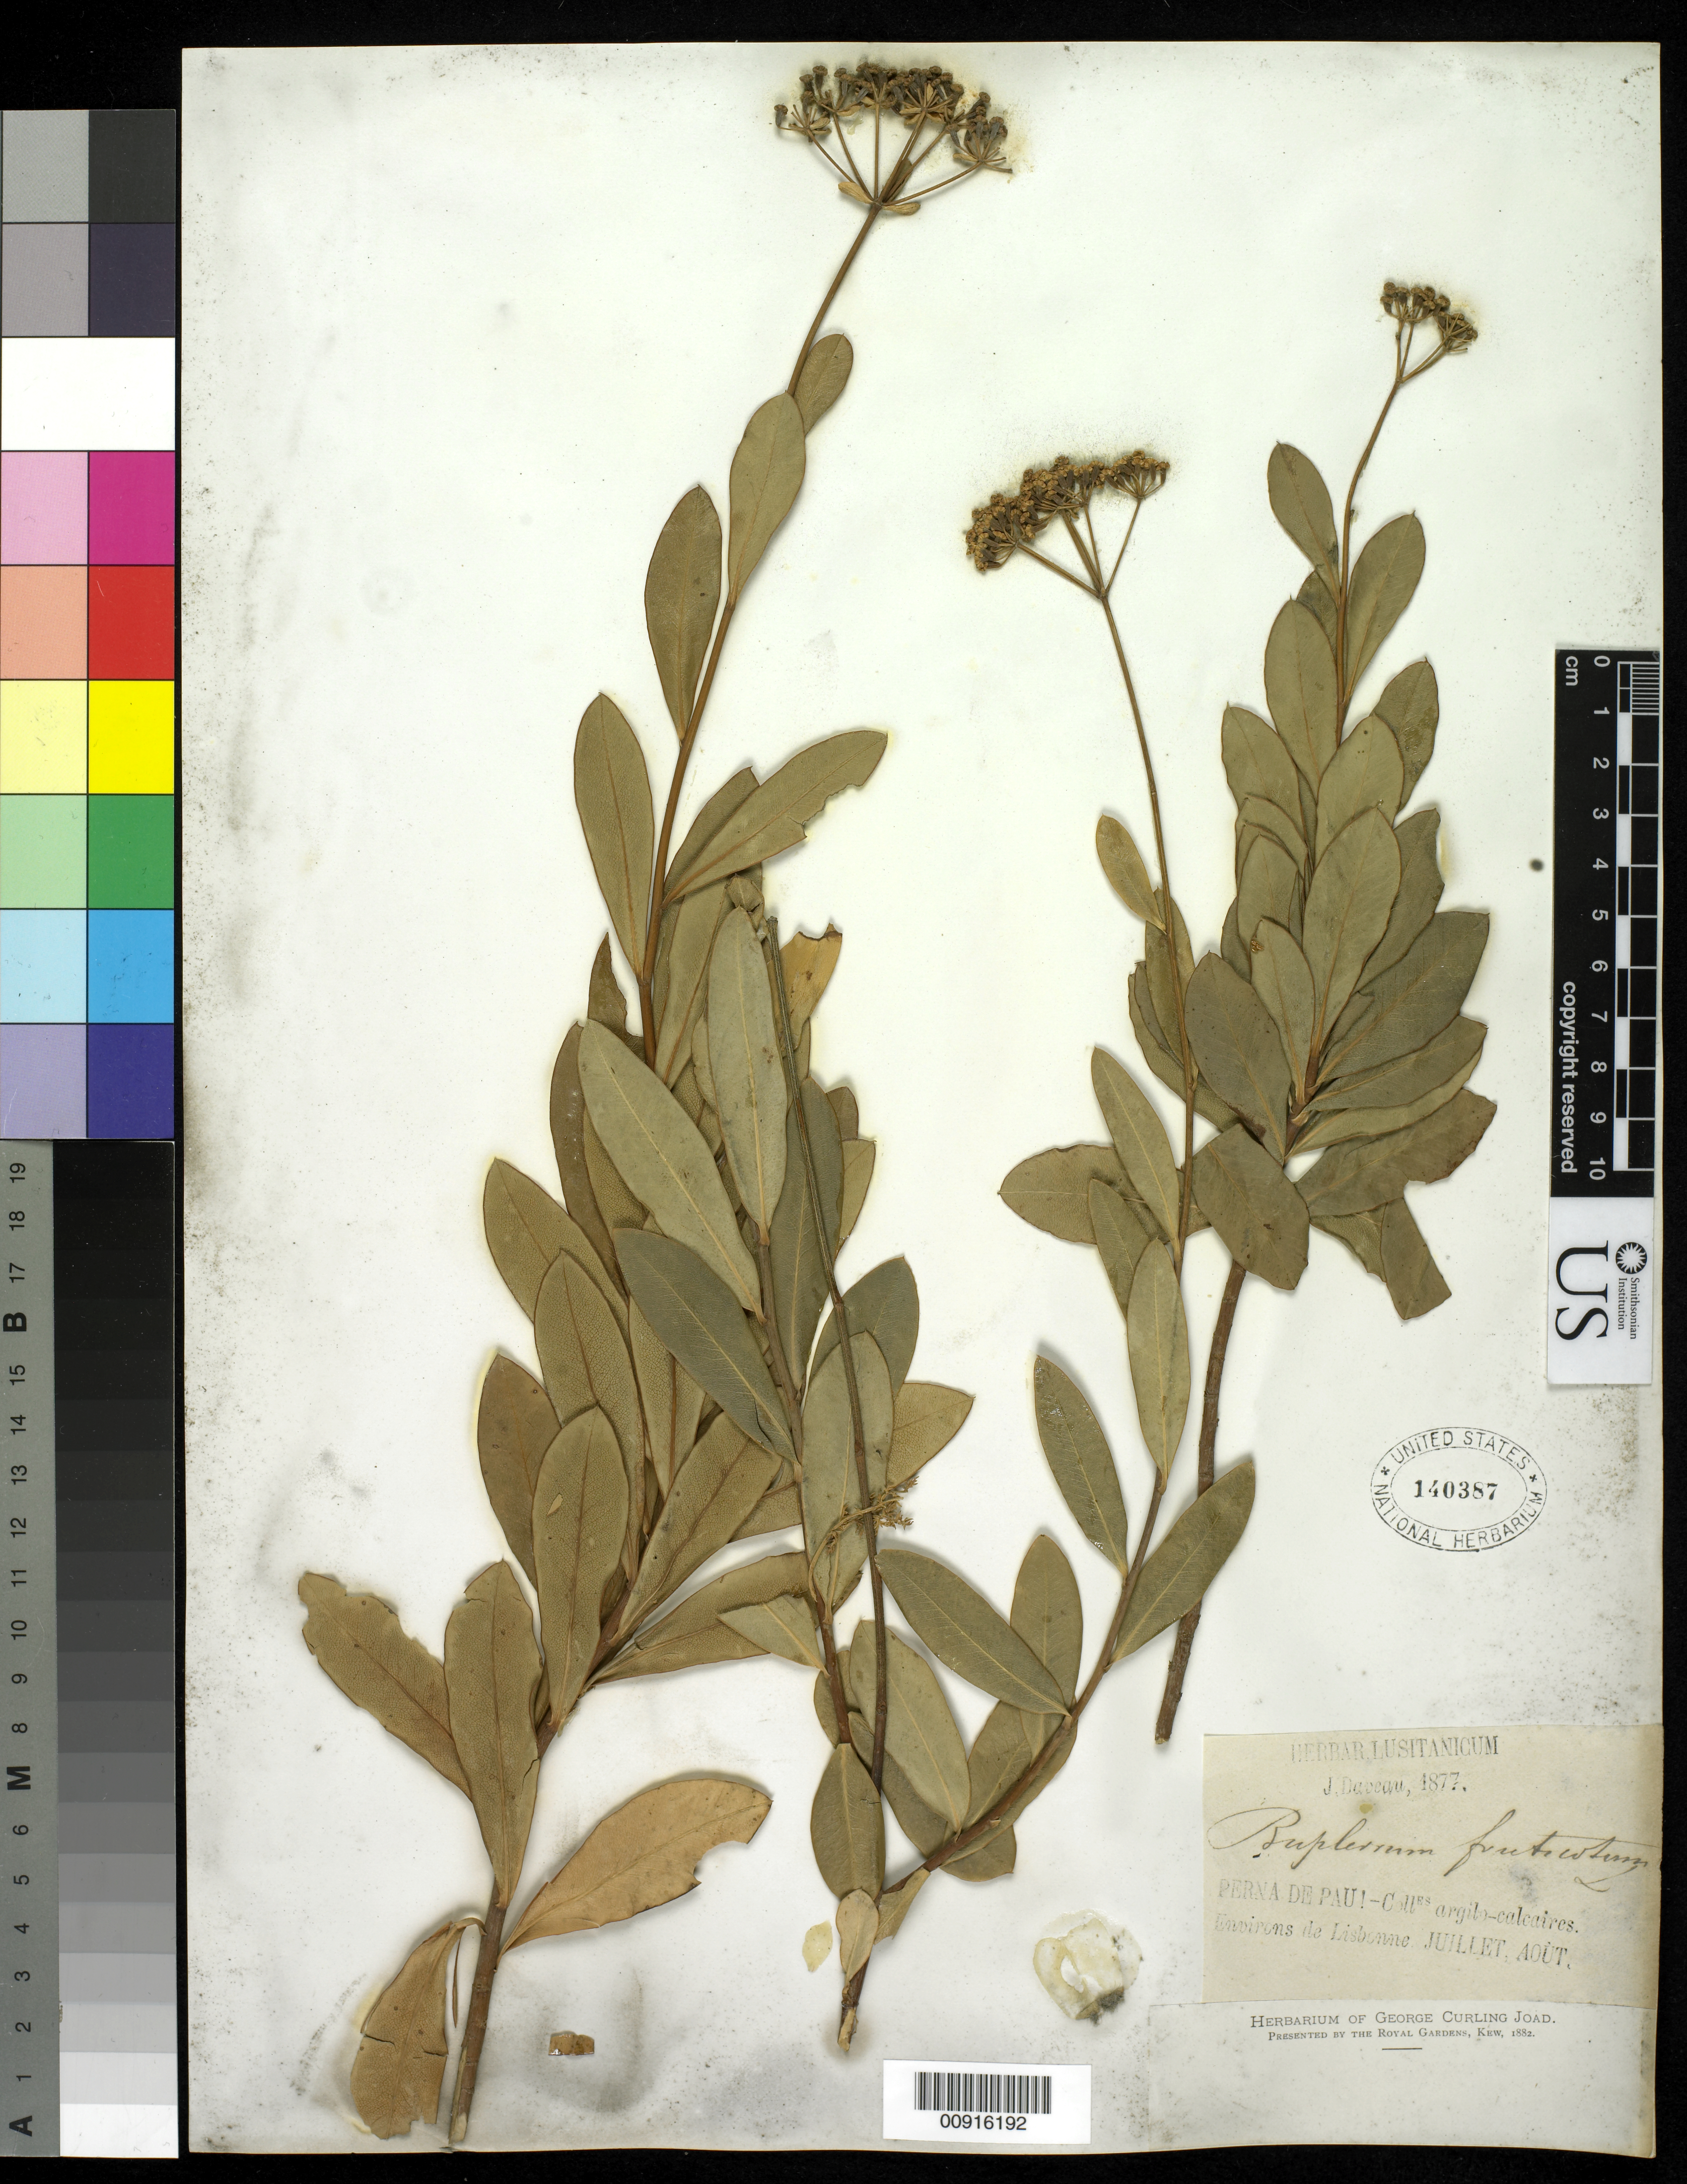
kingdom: Plantae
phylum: Tracheophyta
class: Magnoliopsida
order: Apiales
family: Apiaceae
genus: Bupleurum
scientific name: Bupleurum fruticosum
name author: L.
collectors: J. Daveau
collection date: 1877-07/1877-08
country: Portugal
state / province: Lisboa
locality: Perna de Pau. Colles argilo-calcaires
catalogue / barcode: US 140387